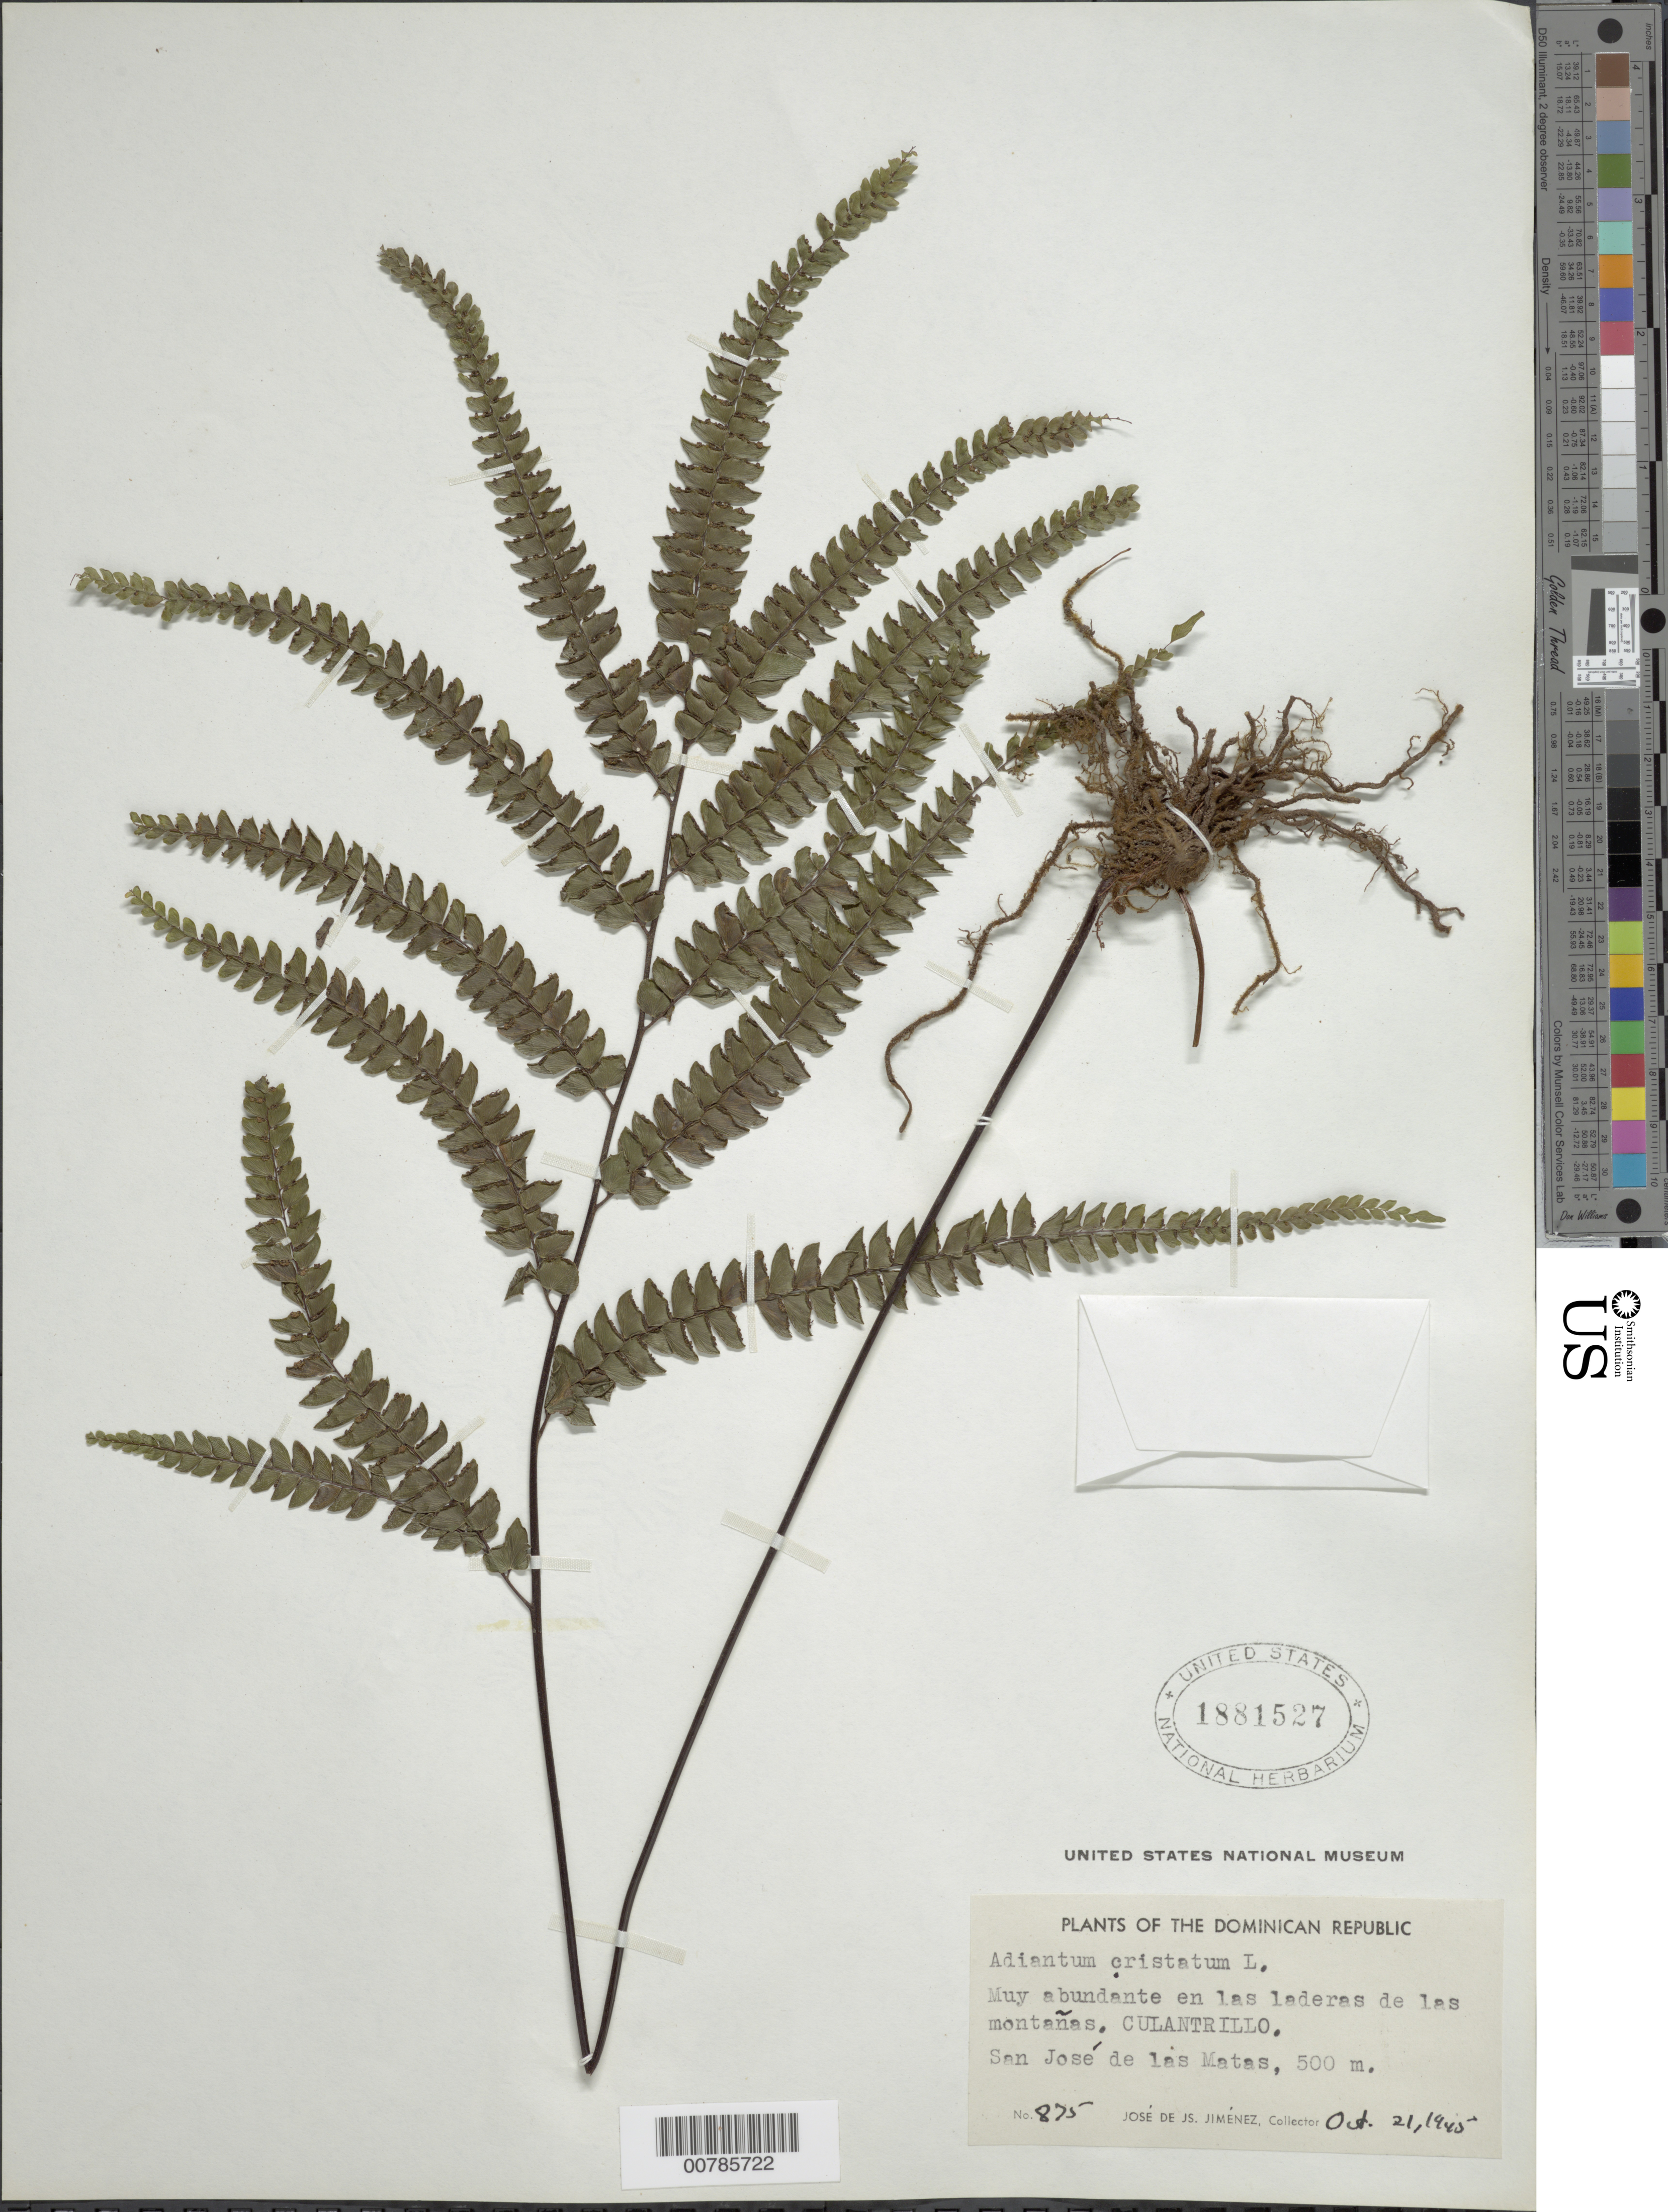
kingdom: Plantae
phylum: Tracheophyta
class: Polypodiopsida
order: Polypodiales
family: Pteridaceae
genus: Adiantum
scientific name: Adiantum pyramidale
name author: (L.) Willd.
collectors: J. J. Jiménez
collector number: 875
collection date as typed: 21 Oct 1945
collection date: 1945-10-21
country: Dominican Republic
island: Hispaniola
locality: San José de las Matas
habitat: En las laderas d las montañas, Culantrillo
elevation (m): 500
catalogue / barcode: US 1881527